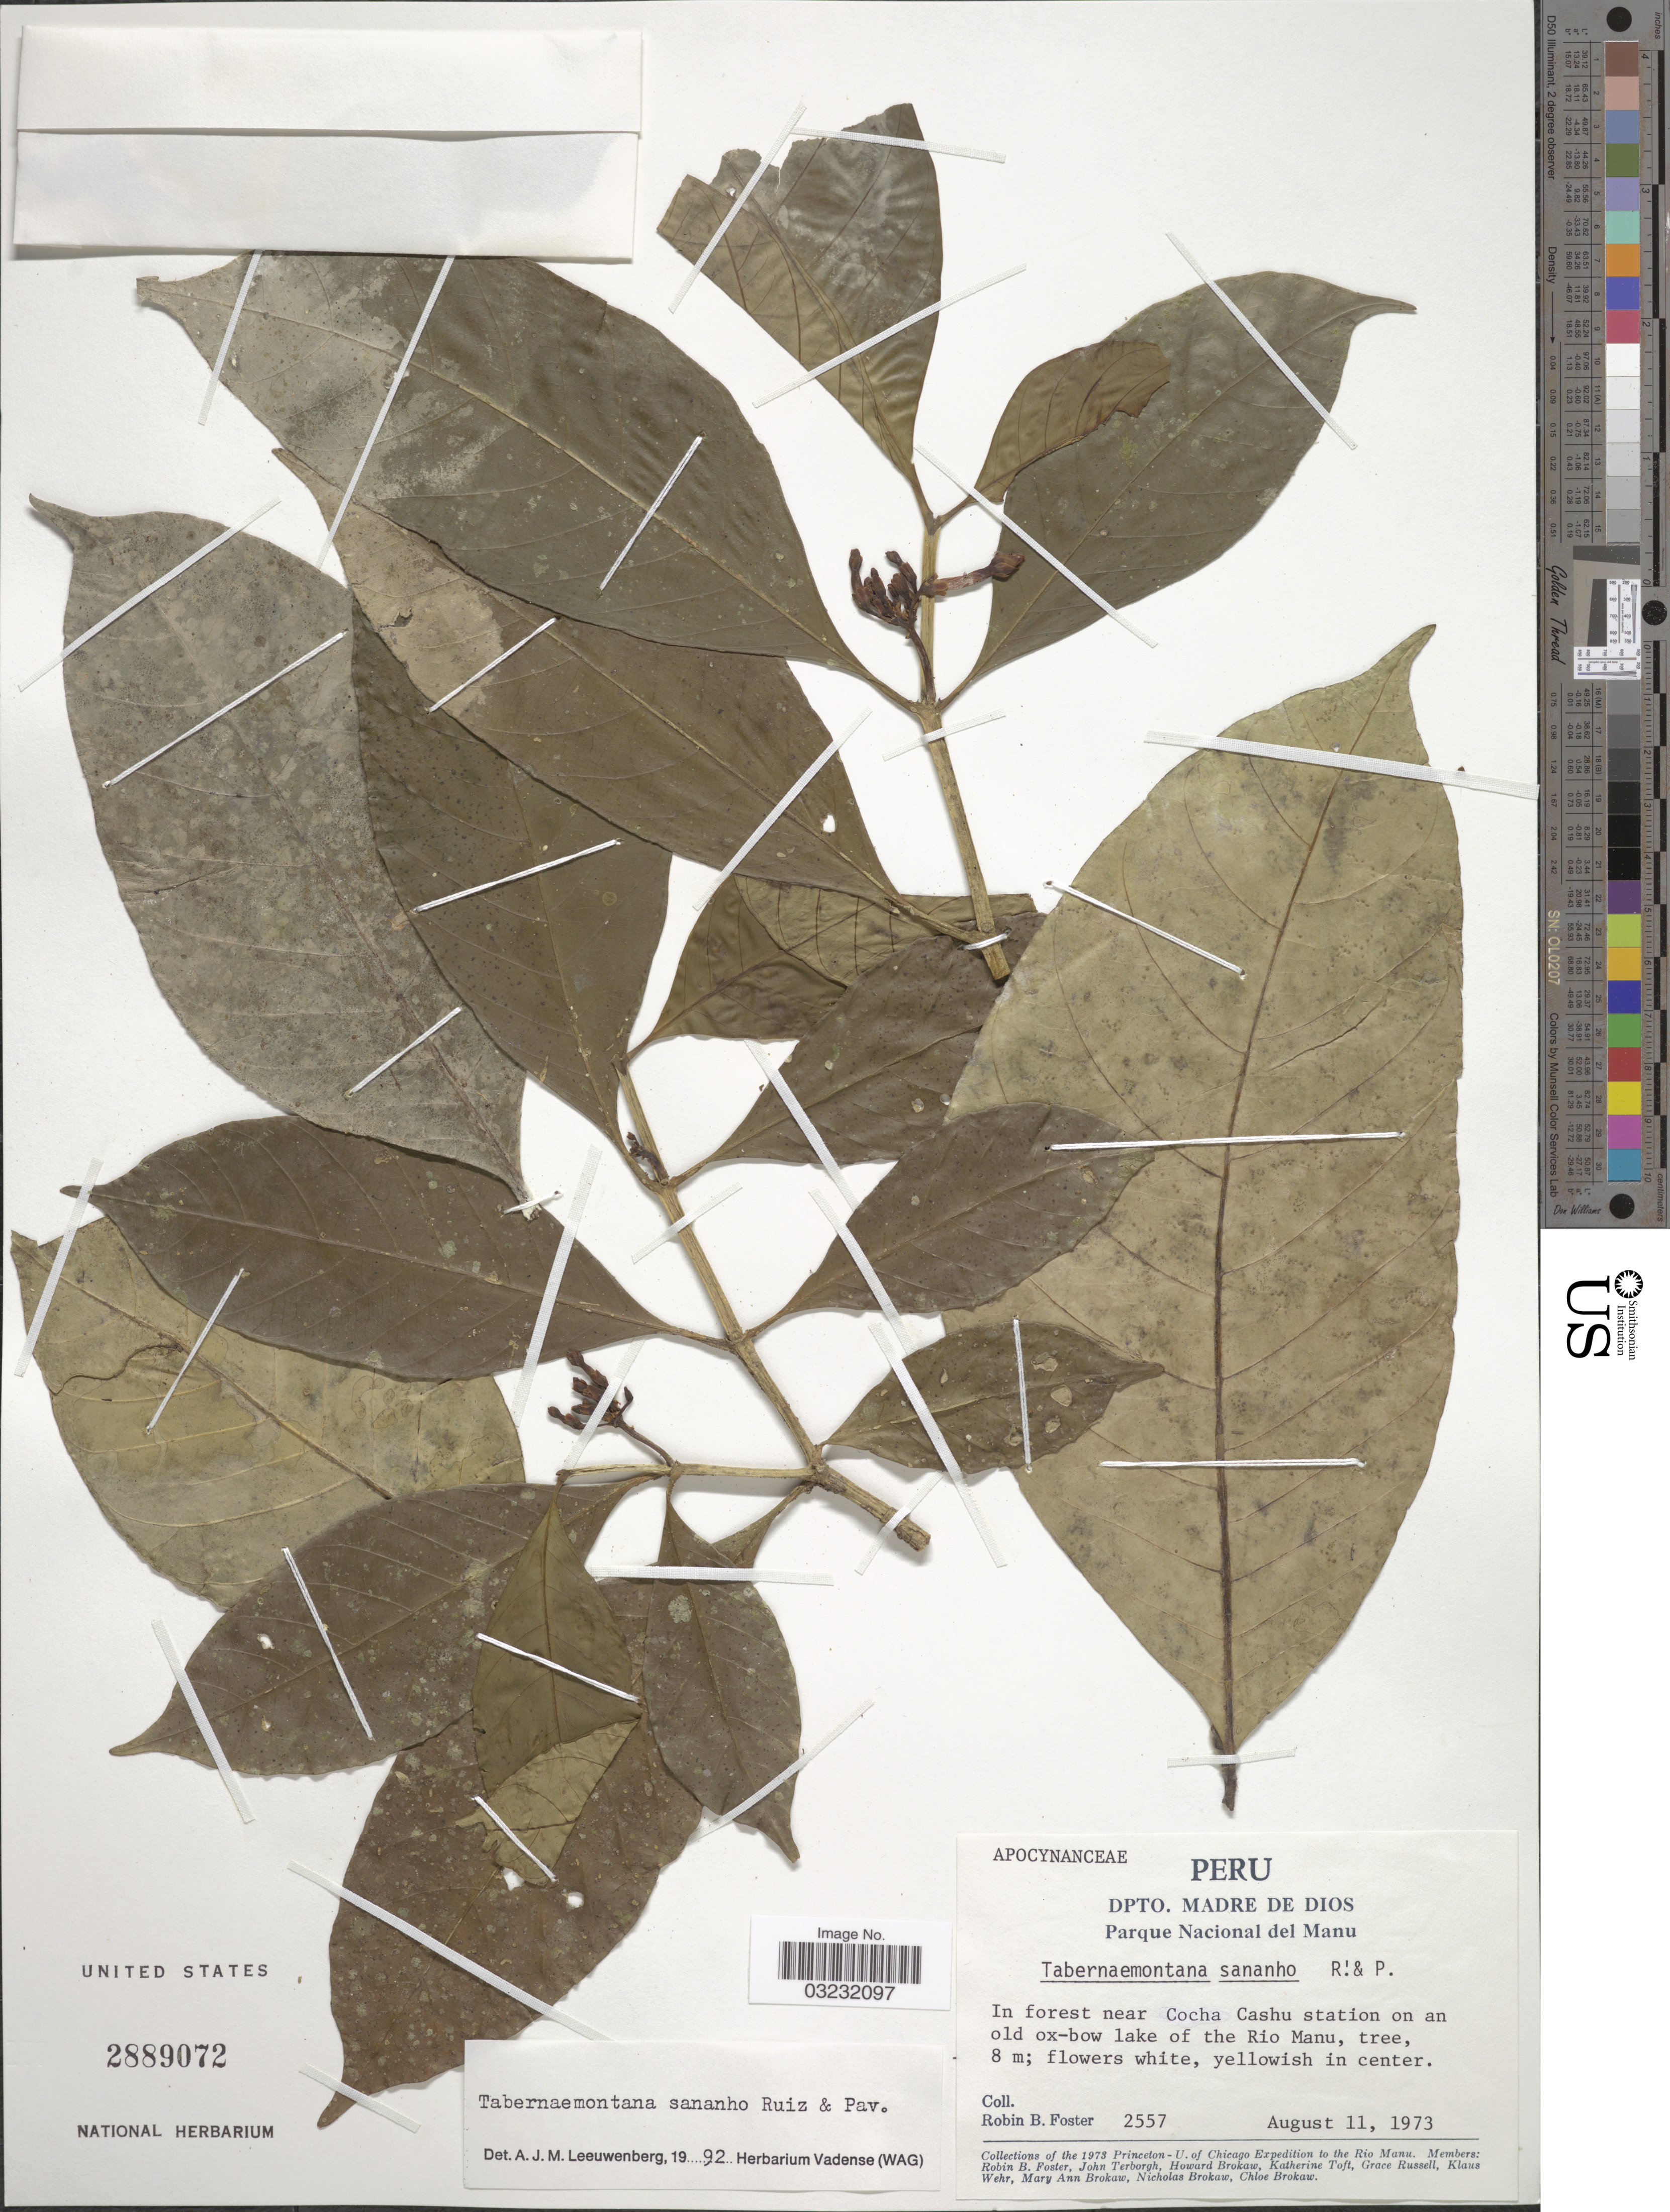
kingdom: Plantae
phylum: Tracheophyta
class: Magnoliopsida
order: Gentianales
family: Apocynaceae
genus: Tabernaemontana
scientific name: Tabernaemontana sananho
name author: Ruiz & Pav.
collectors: R. B. Foster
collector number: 2557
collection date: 1973-08-11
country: Peru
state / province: Madre de Dios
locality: Dpto. Madre de Dios. Parque Nacional del Manu. In forest near Cocha Cashu station on an old ox-bow lake of the Rio Manu.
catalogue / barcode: US 2889072